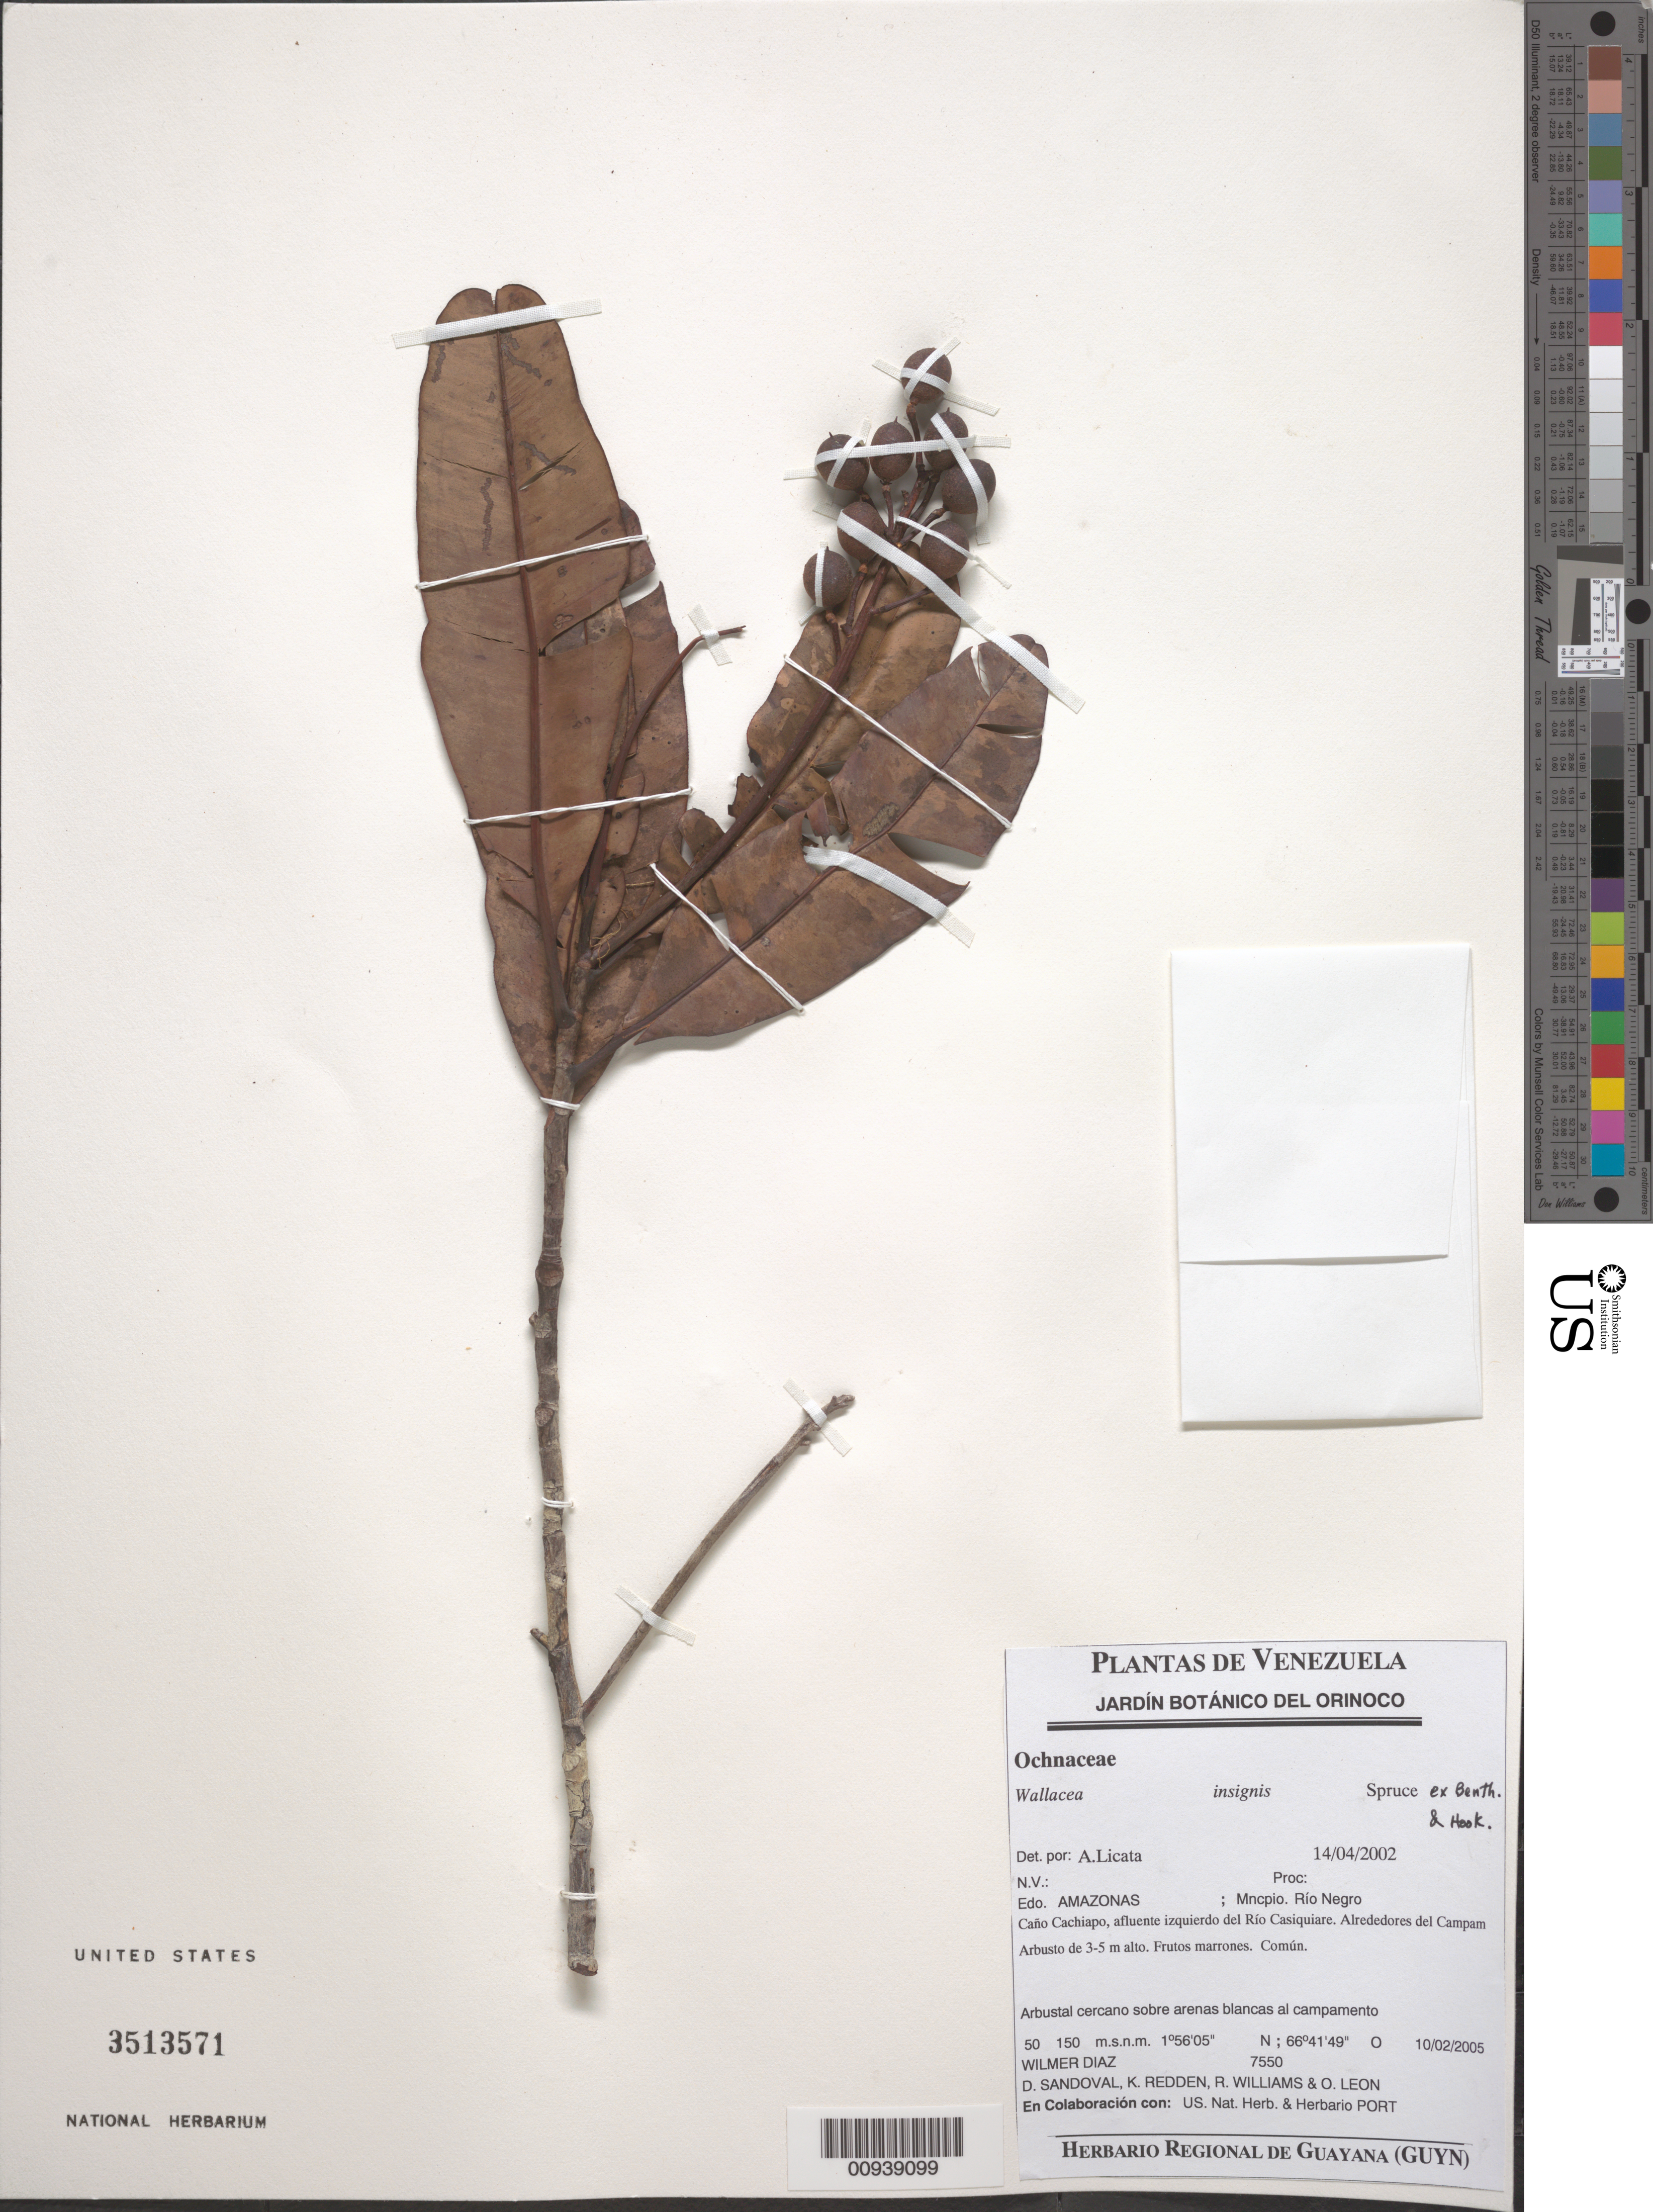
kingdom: Plantae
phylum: Tracheophyta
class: Magnoliopsida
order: Malpighiales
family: Ochnaceae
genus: Wallacea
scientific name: Wallacea insignis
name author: Spruce ex Benth. & Hook. f.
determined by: Licata, A., (PORT), Univ. Nac. Exp. de los Llanos Ezequiel Zamora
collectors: W. Díaz P., D. Sandoval, K. M. Redden, R. Williams & O. León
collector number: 7550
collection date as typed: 10-Feb-05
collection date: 2005-02-10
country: Venezuela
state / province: Amazonas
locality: Mun. Río Negro, Caño Cachiapo, afluente izquierdo del Río Casiquaire, alrededores del Campamento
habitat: Arbustal cercano sobre arenas blancas el campamento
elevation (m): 50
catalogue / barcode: US 3513571